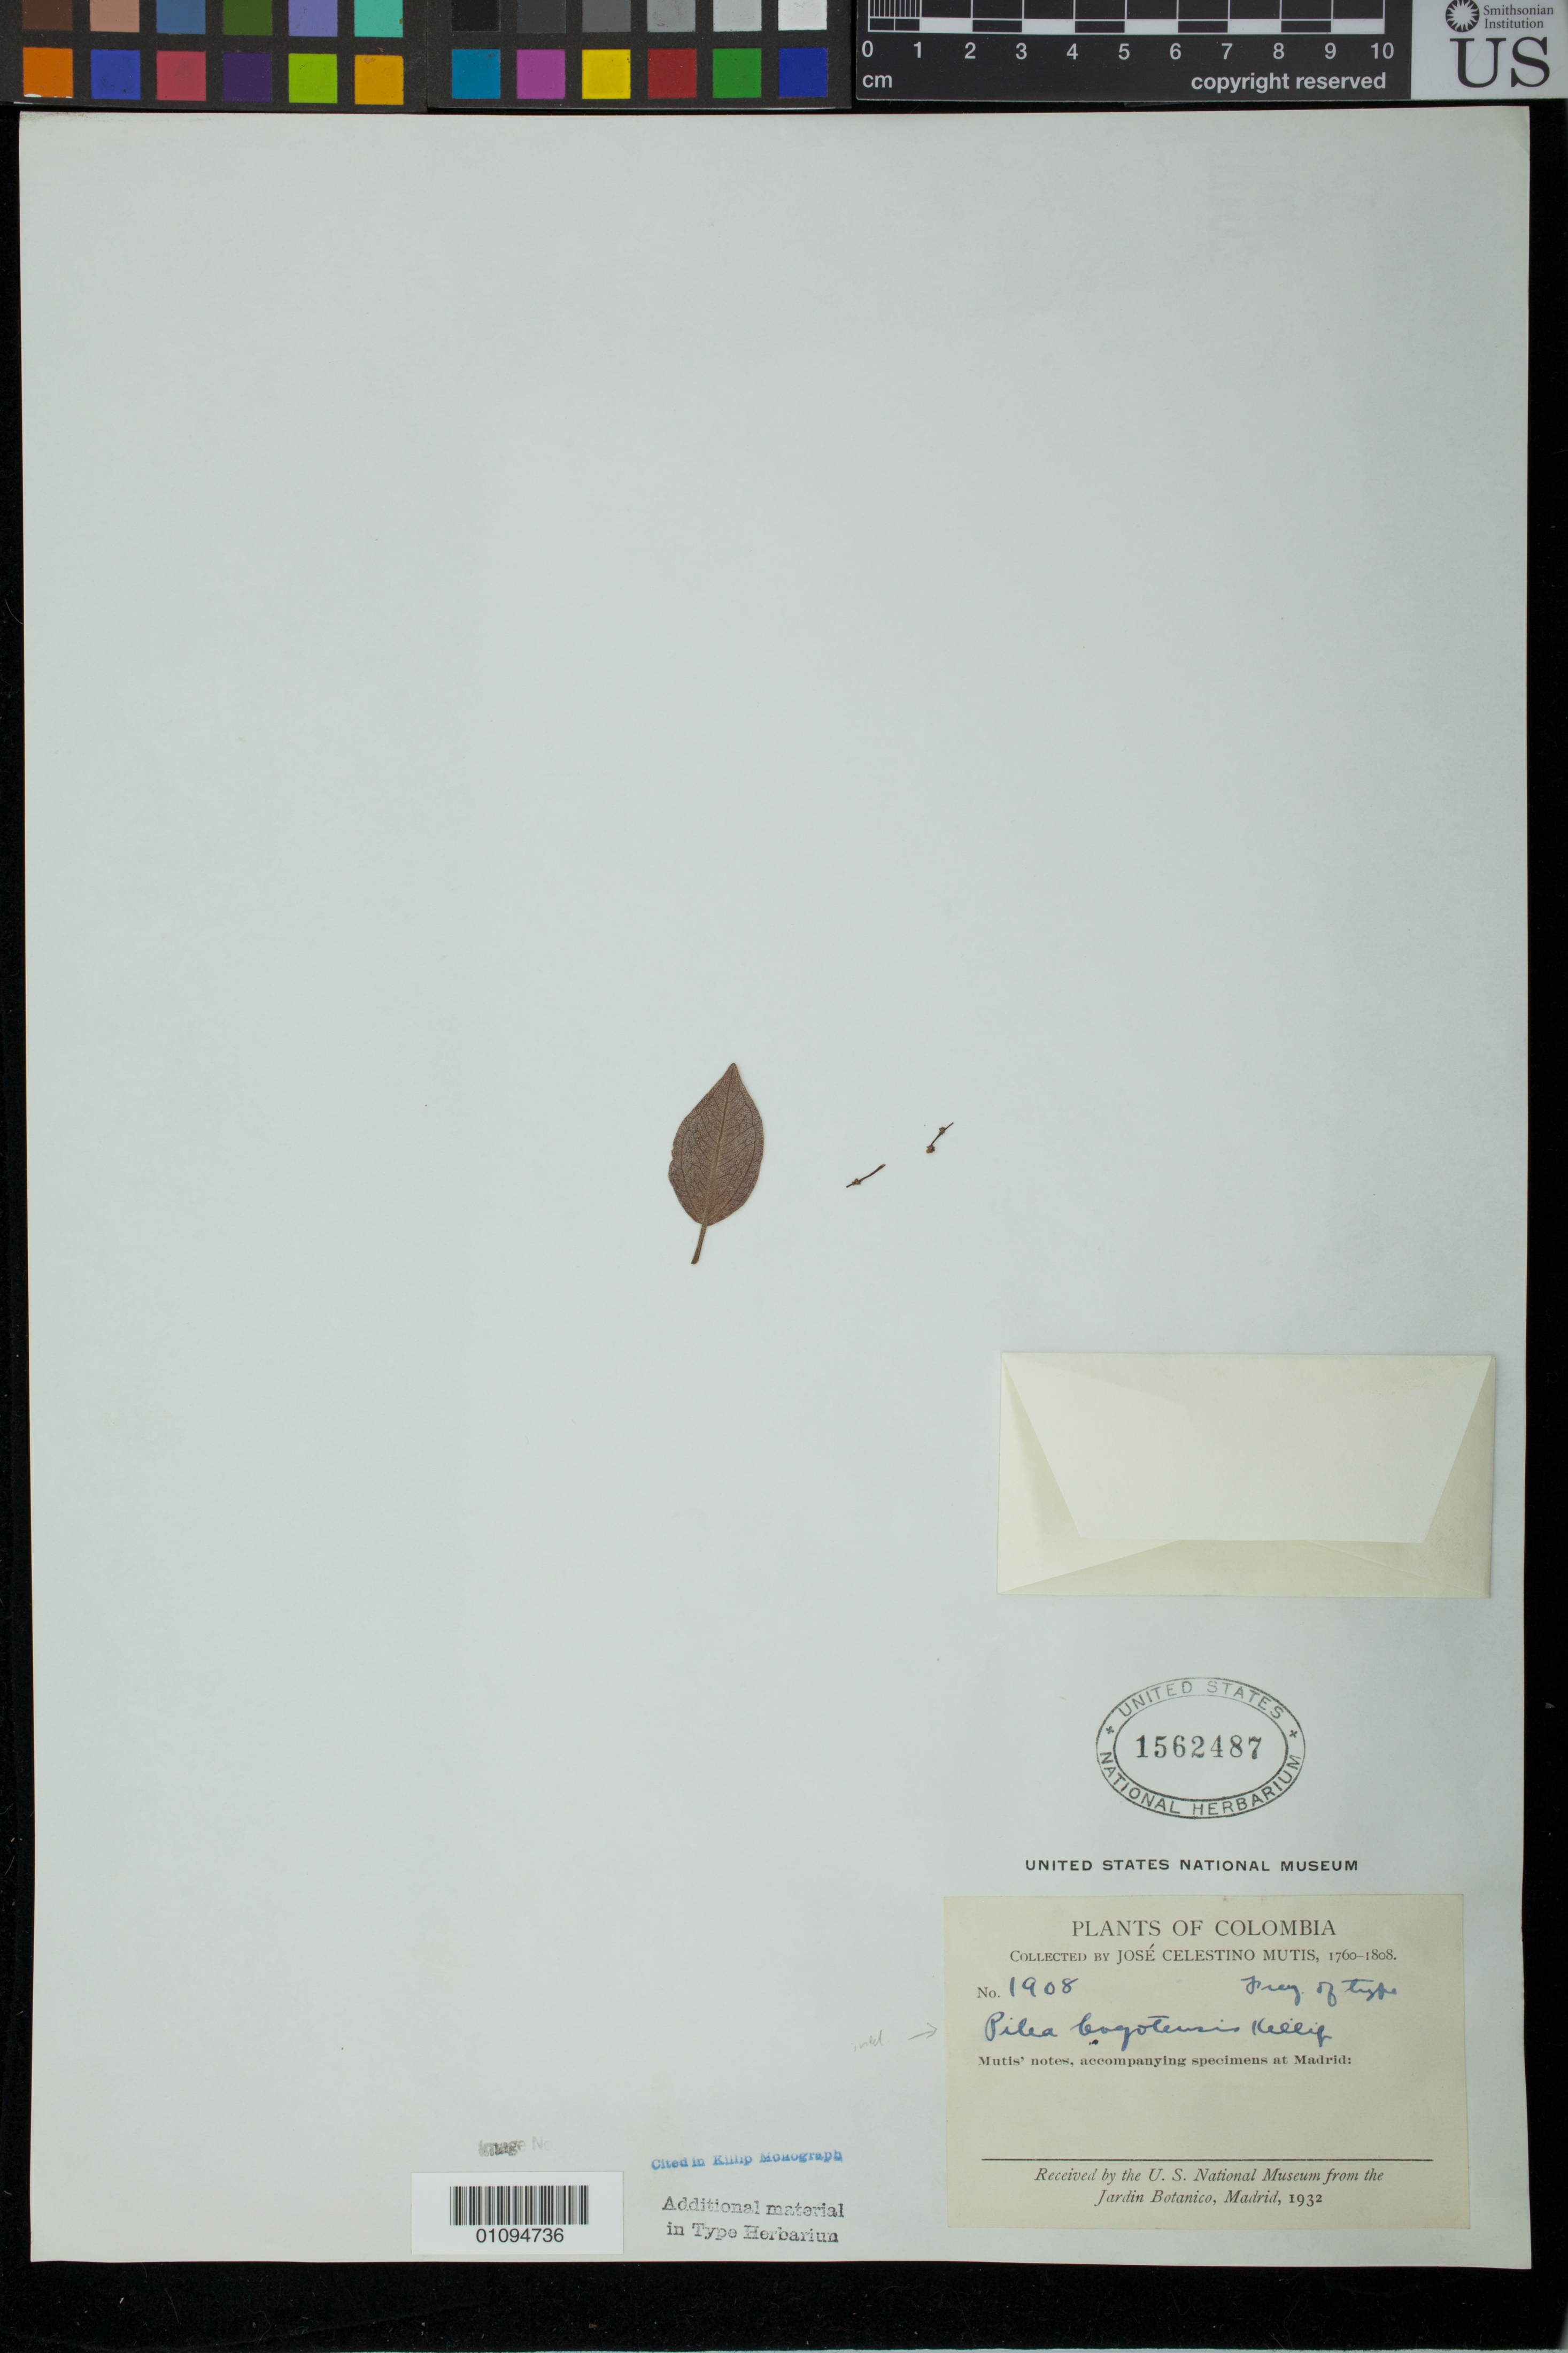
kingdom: Plantae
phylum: Tracheophyta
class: Magnoliopsida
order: Rosales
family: Urticaceae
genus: Pilea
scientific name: Pilea aenea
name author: Killip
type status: Isotype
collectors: J. C. B. Mutis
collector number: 1908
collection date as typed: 1760 to -- --- 1808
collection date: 1760/1808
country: Colombia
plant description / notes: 'Mutis' notes, accompanying specimens at Madrid'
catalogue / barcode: US 1562487